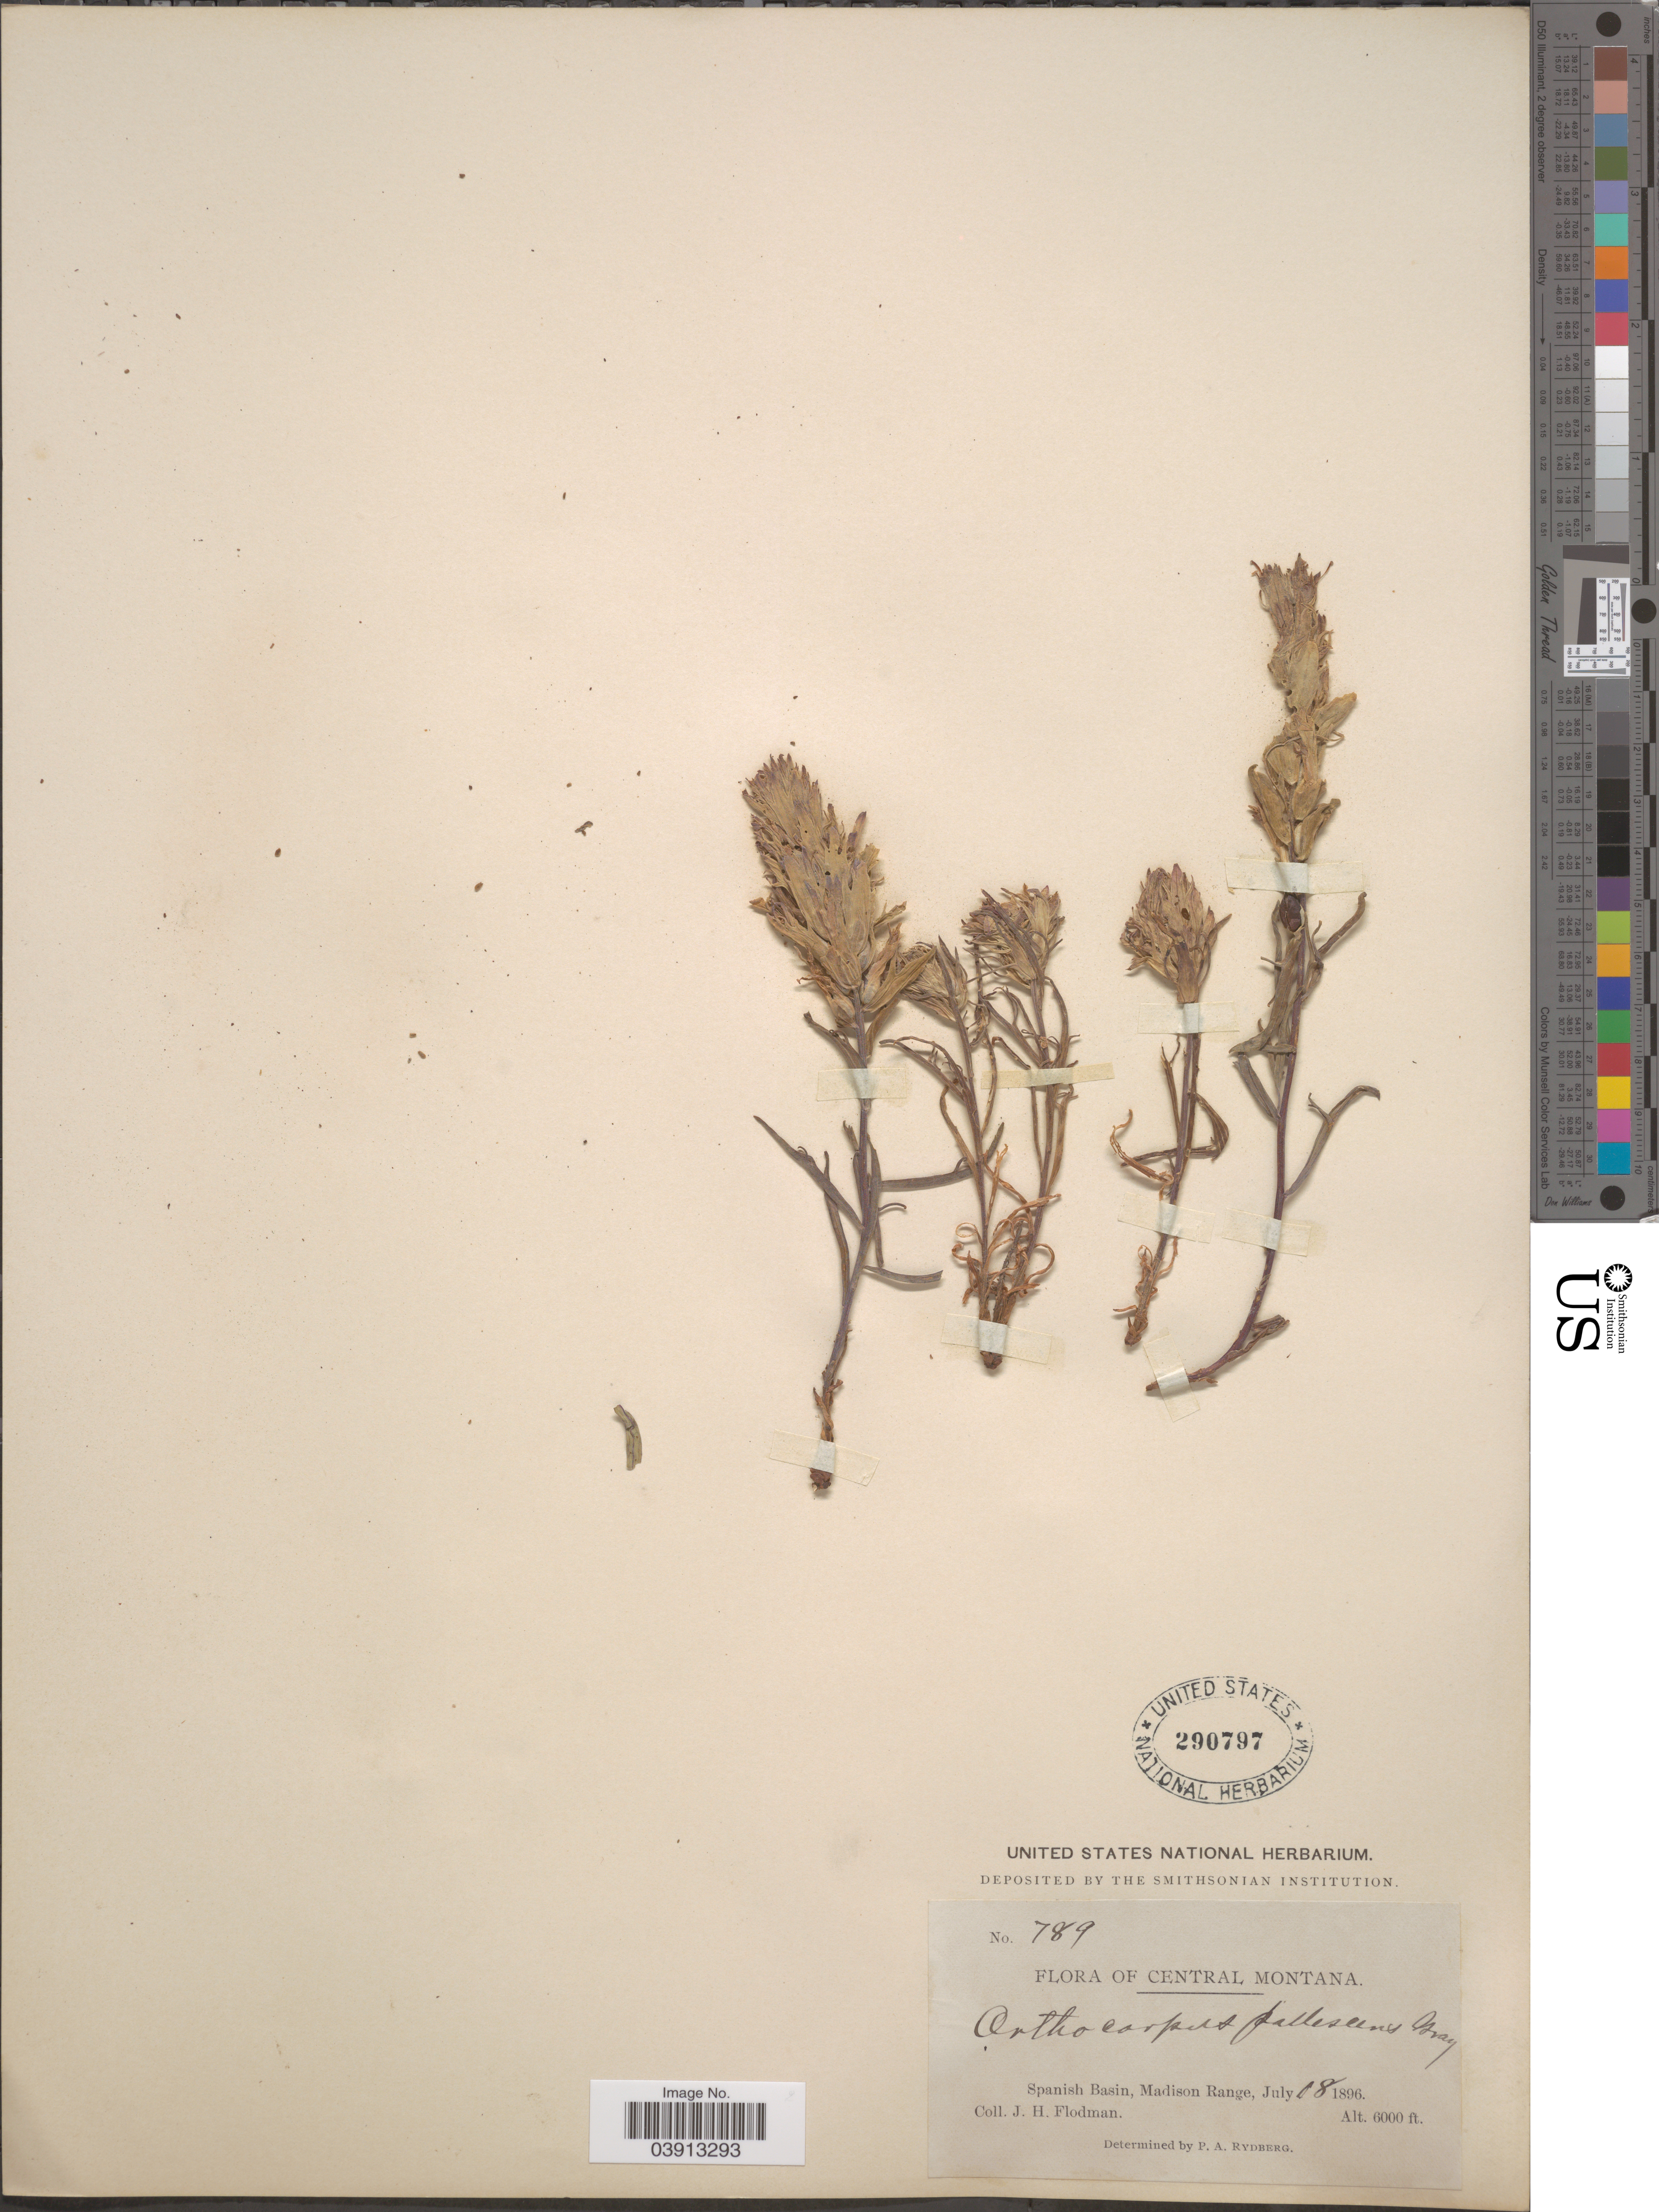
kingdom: Plantae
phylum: Tracheophyta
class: Magnoliopsida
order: Lamiales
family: Orobanchaceae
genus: Castilleja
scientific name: Castilleja pallescens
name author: (A. Gray) Greenm.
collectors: J. Flodman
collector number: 789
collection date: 1896-07-18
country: United States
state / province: Montana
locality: Central Montana. Spanish Basin, Madison Range.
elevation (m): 1829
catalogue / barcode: US 290797